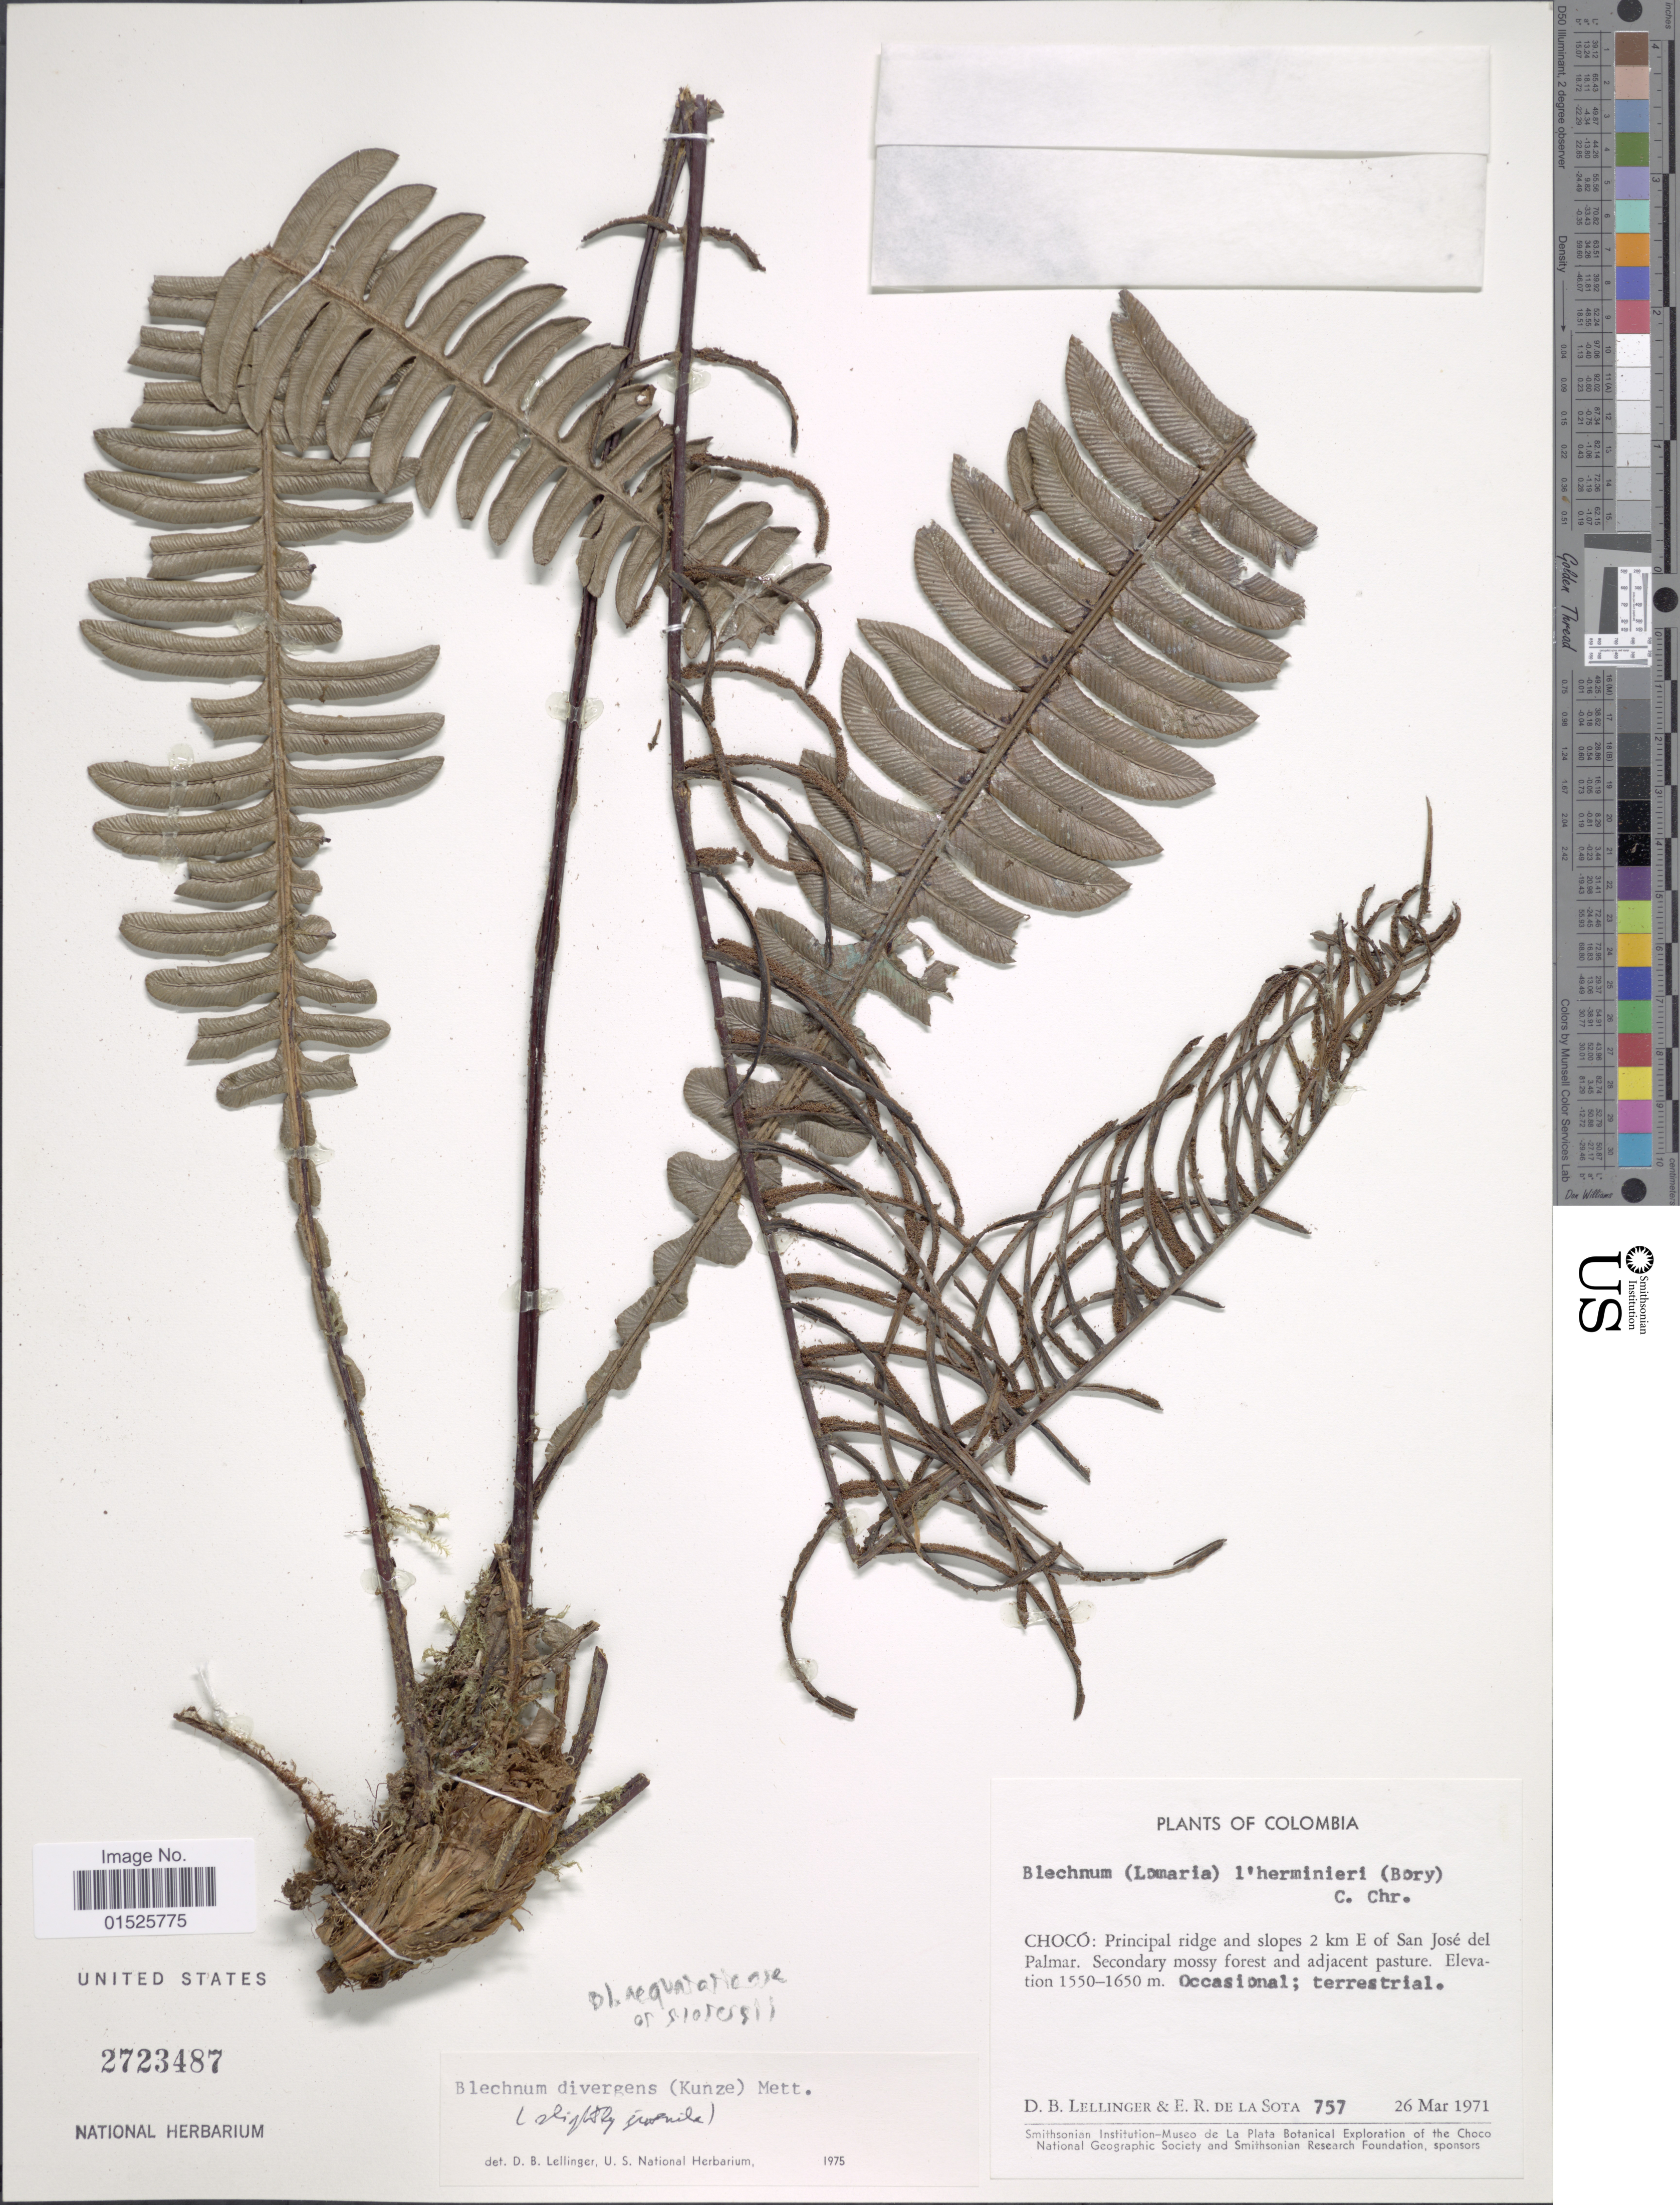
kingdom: Plantae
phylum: Tracheophyta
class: Polypodiopsida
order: Polypodiales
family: Blechnaceae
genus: Blechnum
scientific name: Blechnum divergens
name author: (Kunze) Mett.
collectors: D. B. Lellinger & E. R. de la Sota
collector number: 757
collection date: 1971-03-26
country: Colombia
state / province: Chocó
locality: Principal ridge and slopes 2 km E of San José del Palmar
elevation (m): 1550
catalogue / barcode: US 2723487